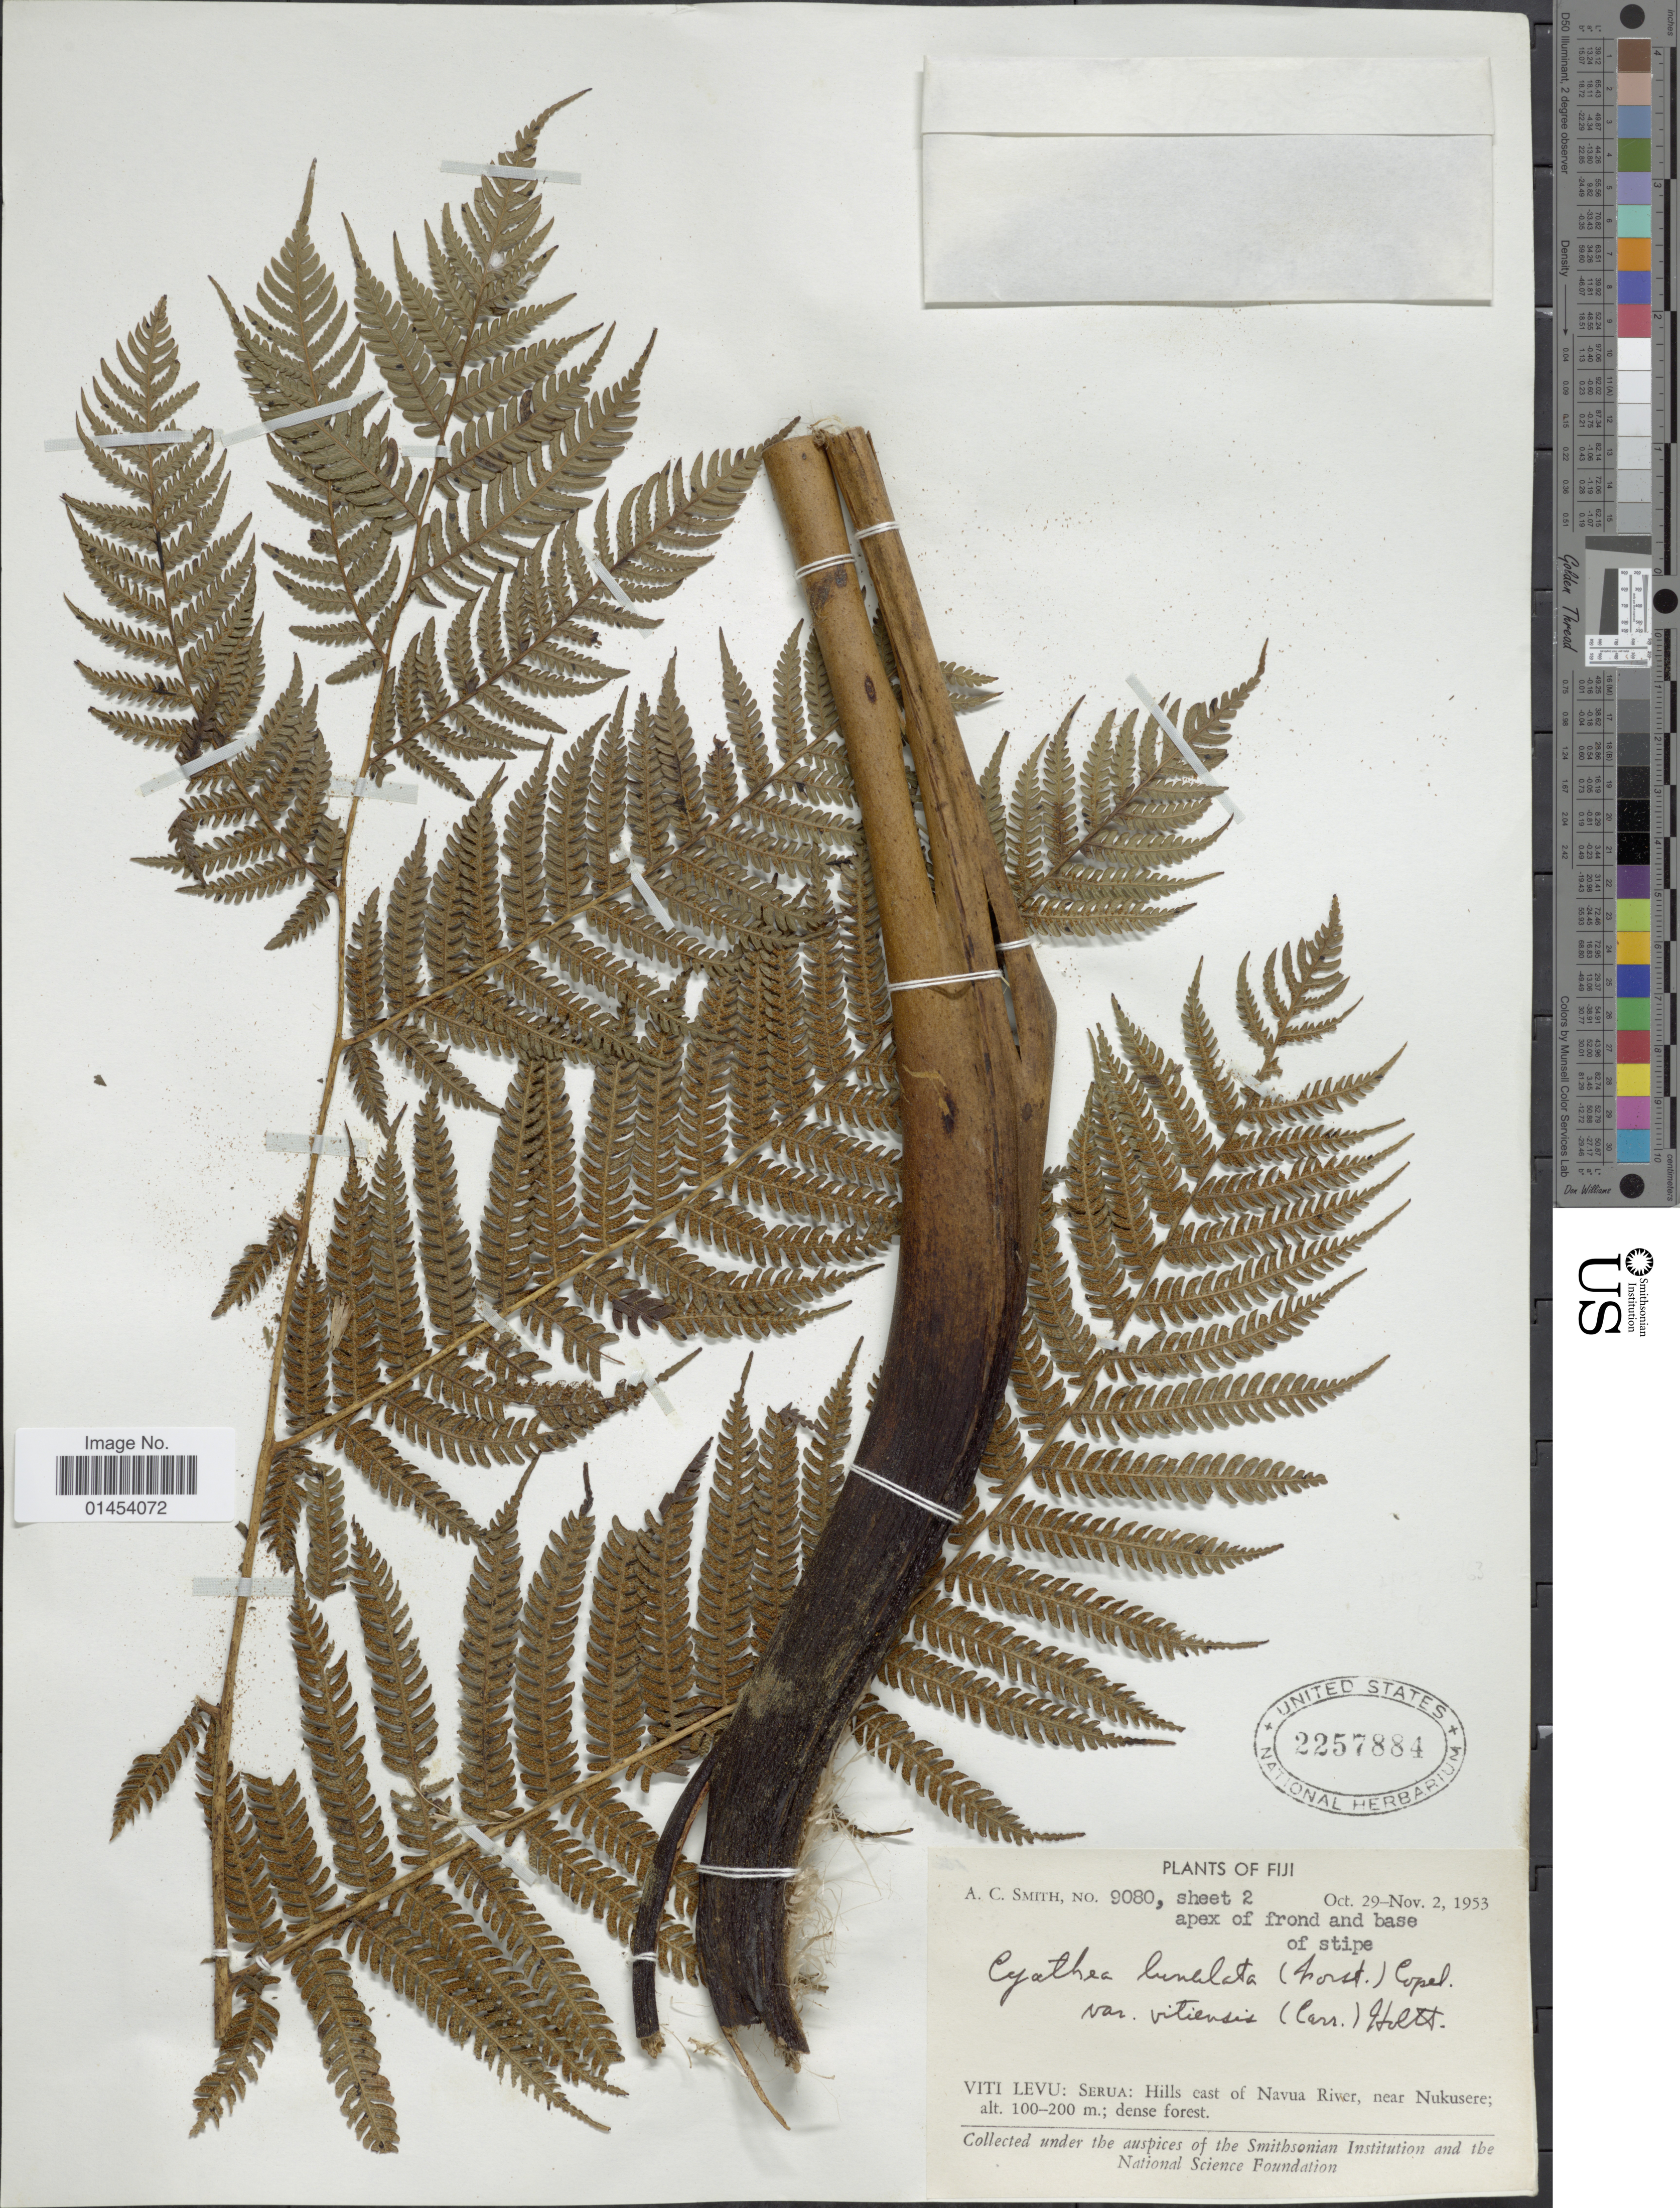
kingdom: Plantae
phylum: Tracheophyta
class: Polypodiopsida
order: Cyatheales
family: Cyatheaceae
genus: Cyathea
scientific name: Cyathea lunulata var. vitiensis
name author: (Carruth.)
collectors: A. C. Smith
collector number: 9080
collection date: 1953-10-29/1953-11-02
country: Fiji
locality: Viti Levu: Serua: Hills east of Navua River, near Nukusere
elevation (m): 100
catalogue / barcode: US 2257884